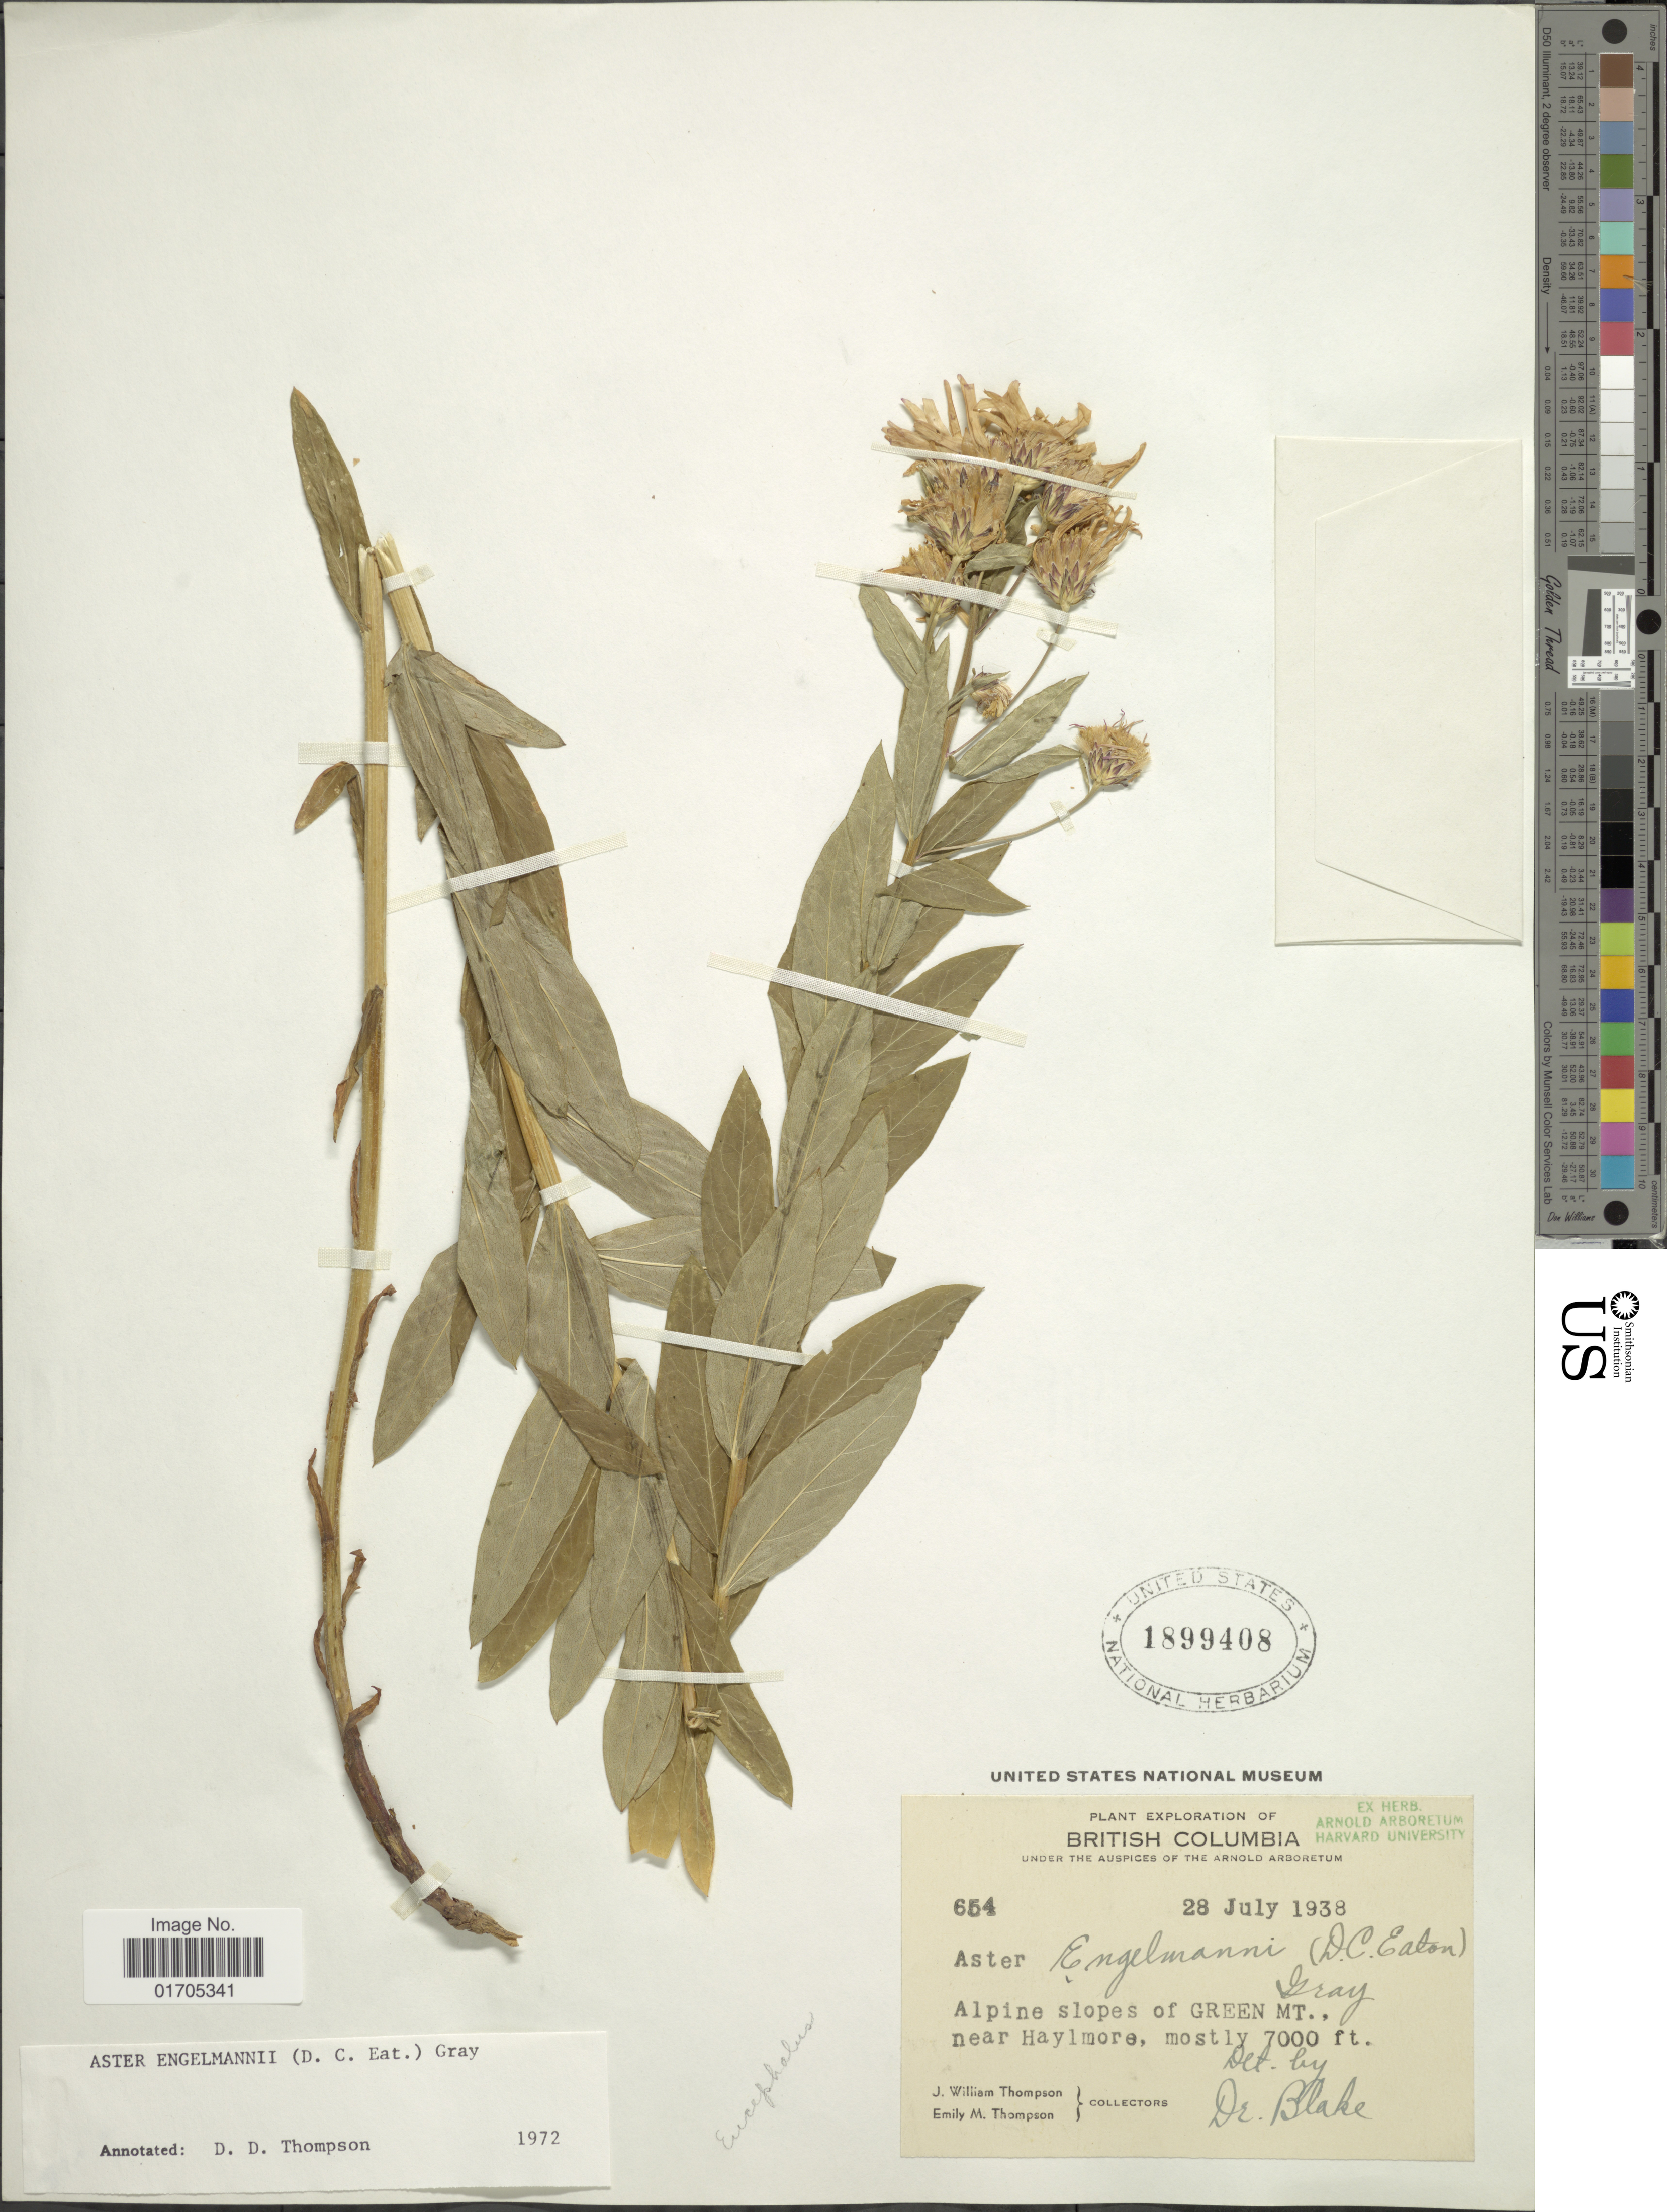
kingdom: Plantae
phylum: Tracheophyta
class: Magnoliopsida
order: Asterales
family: Asteraceae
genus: Eucephalus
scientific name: Eucephalus engelmannii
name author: (D.C. Eaton) Greene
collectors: J. W. Thompson & E. M. Thompson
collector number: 654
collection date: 1938-07-28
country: Canada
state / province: British Columbia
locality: Alpine slopes of Green Mt., near Haylmore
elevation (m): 2134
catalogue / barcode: US 1899408